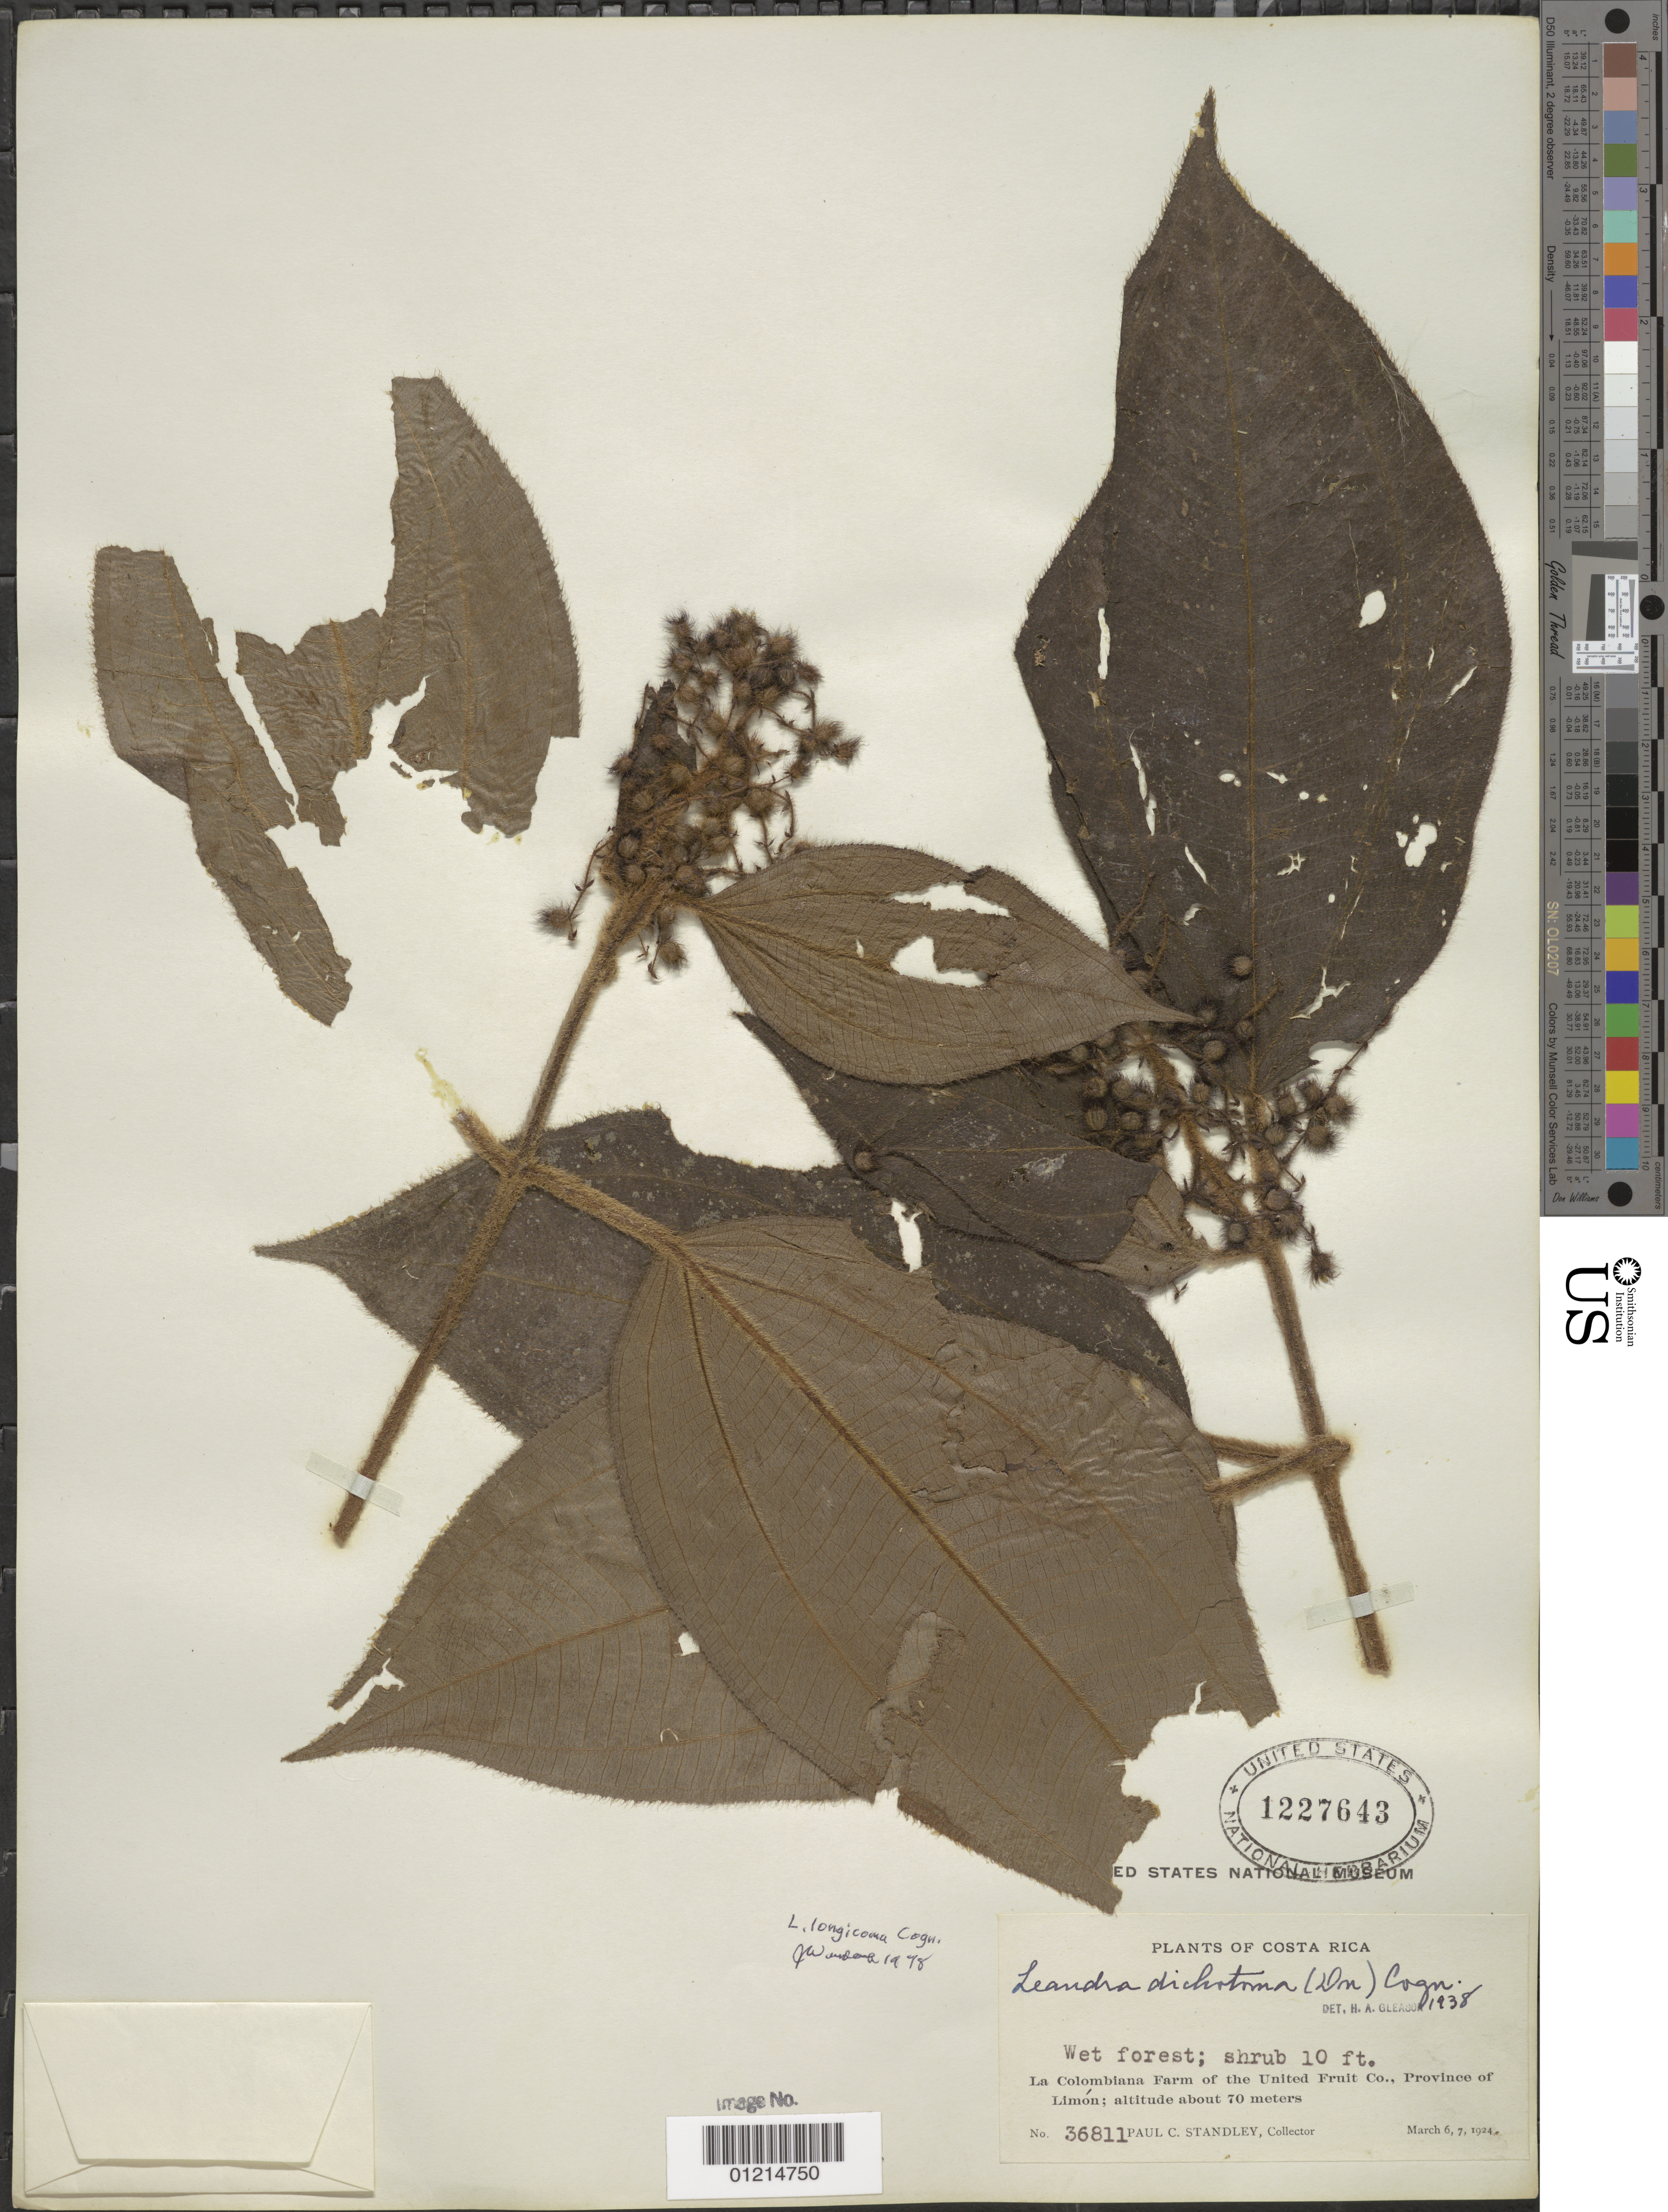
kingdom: Plantae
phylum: Tracheophyta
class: Magnoliopsida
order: Myrtales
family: Melastomataceae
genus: Leandra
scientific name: Leandra longicoma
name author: Cogn.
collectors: P. C. Standley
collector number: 36811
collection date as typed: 06 Mar 1924 to 07 Mar 1924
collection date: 1924-03-06/1924-03-07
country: Costa Rica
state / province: Limón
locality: La Colombiana Farm of the United Fruit Co.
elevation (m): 70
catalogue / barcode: US 1227643